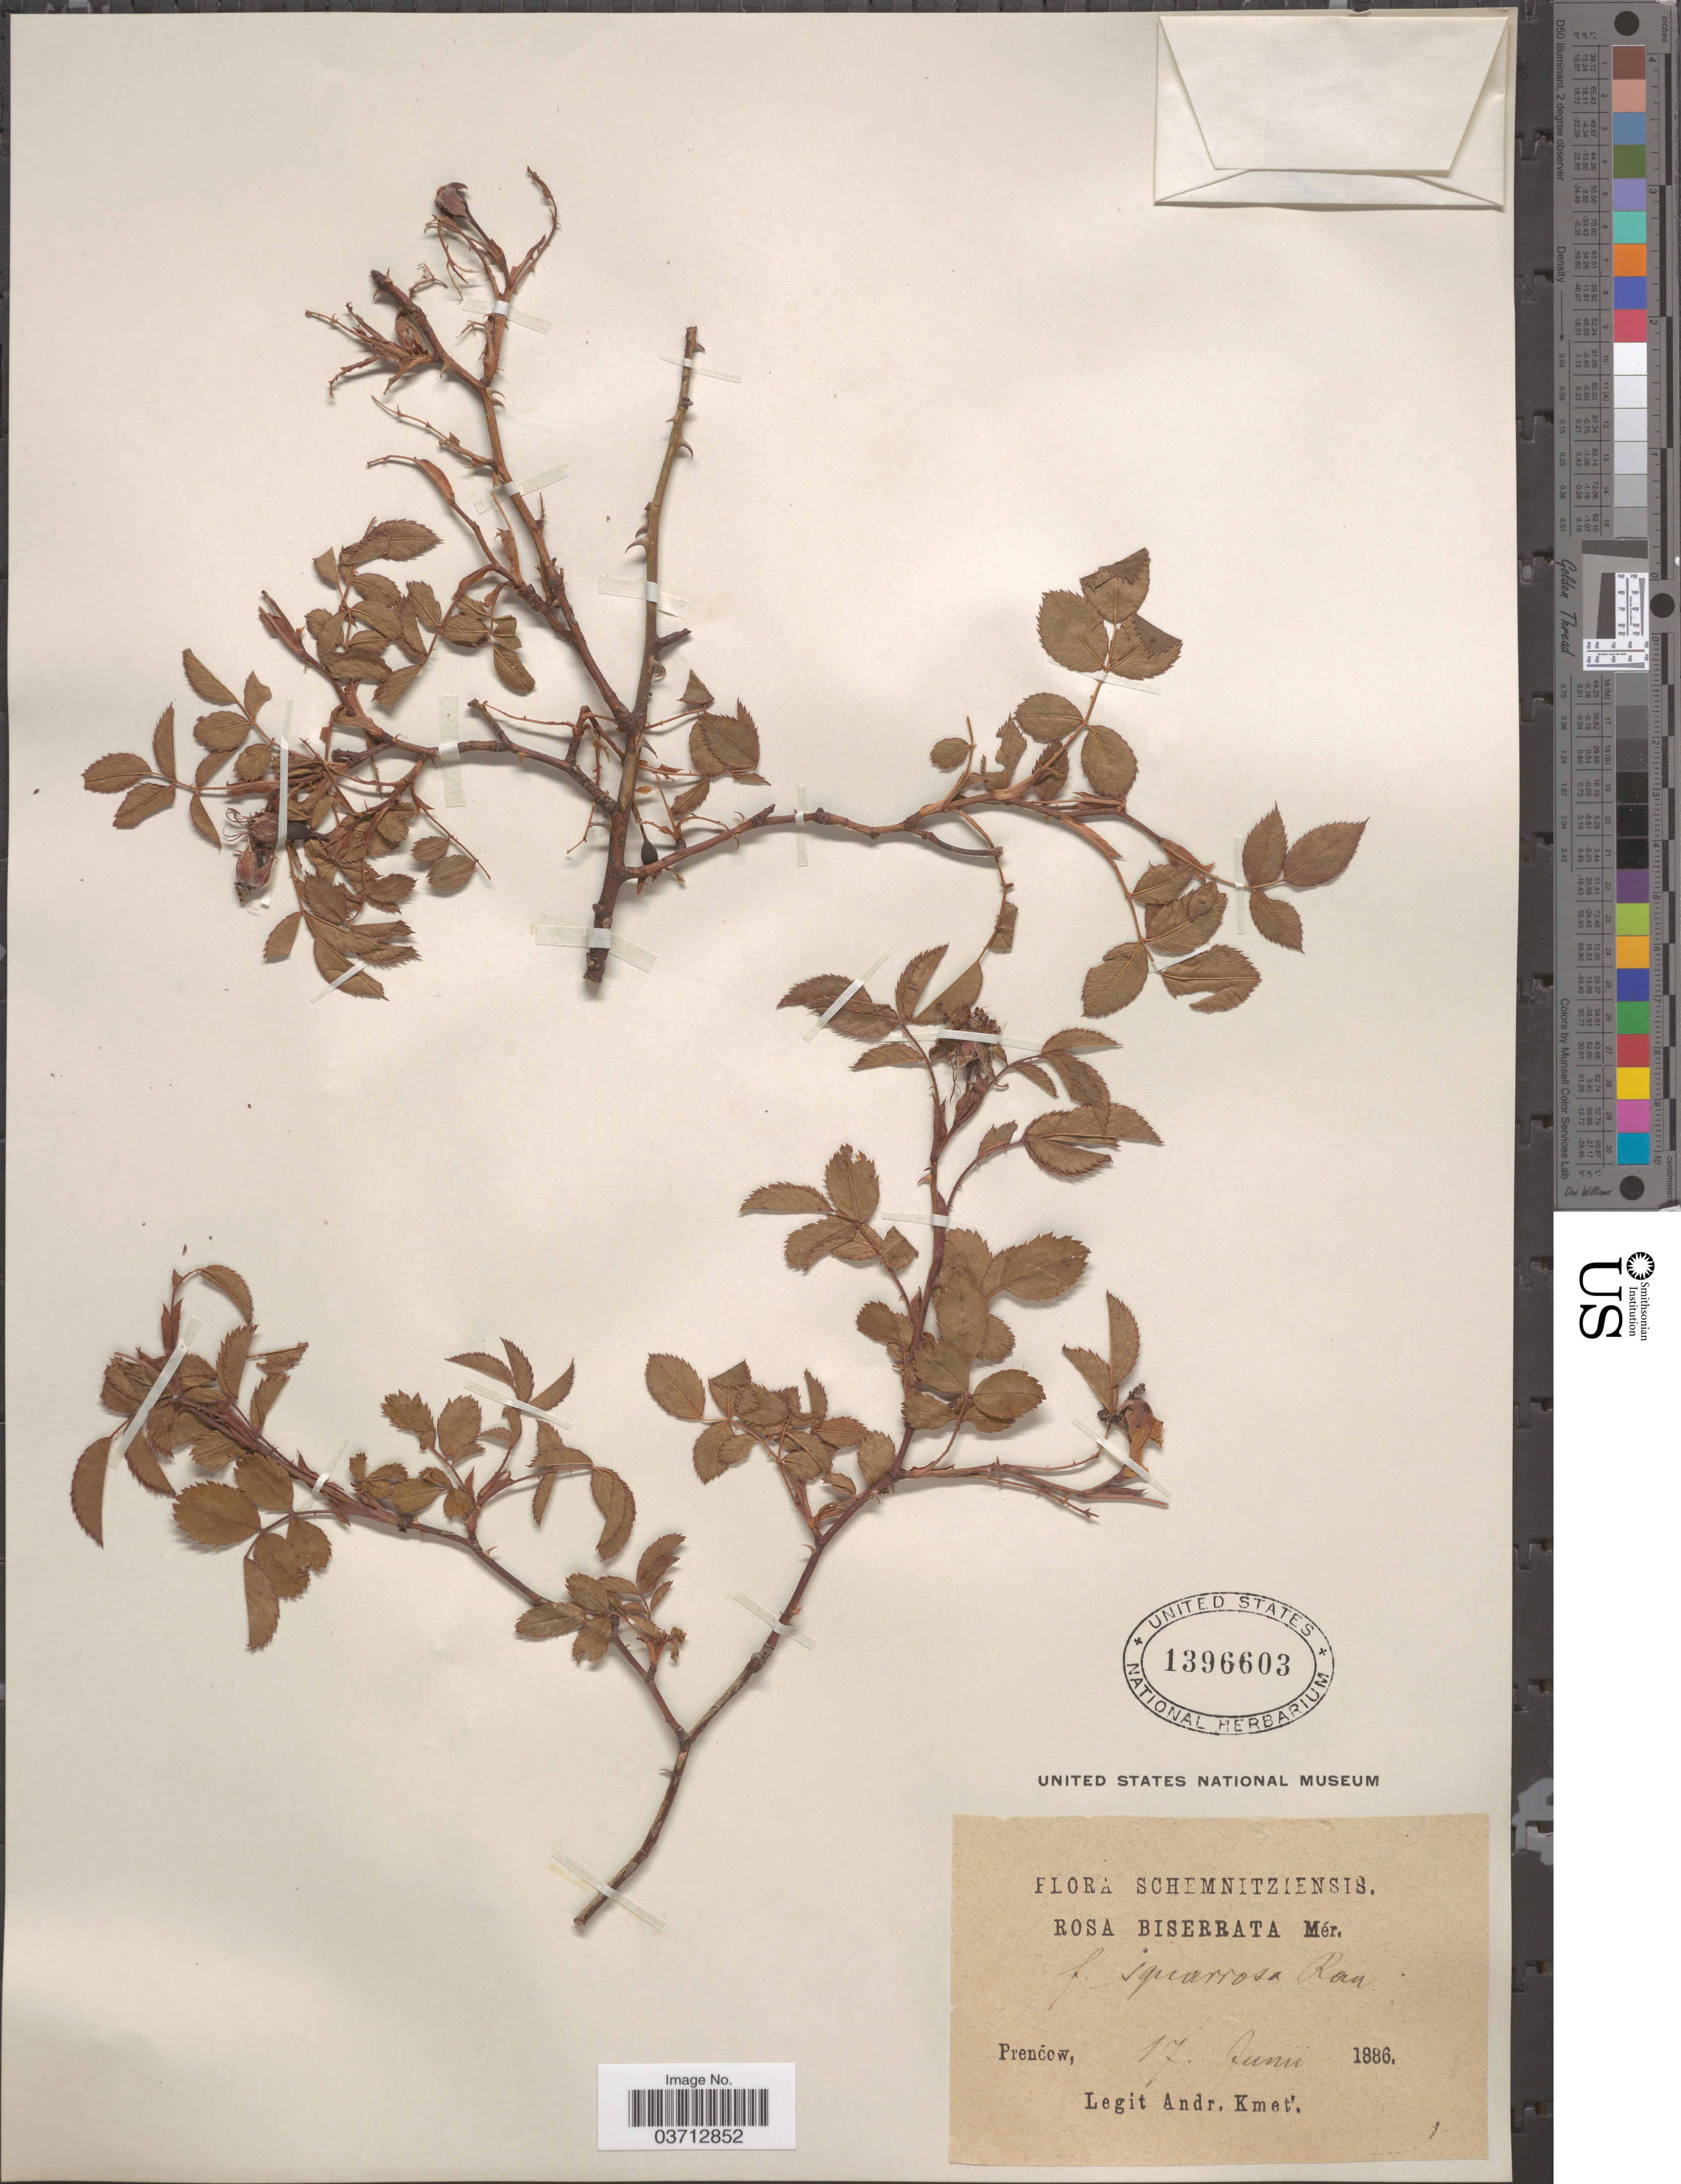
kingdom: Plantae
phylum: Tracheophyta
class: Magnoliopsida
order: Rosales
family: Rosaceae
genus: Rosa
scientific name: Rosa biserrata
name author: Godet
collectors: A. Kmet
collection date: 1886-06-17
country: Slovakia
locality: Schemnitziensis. Prenċow.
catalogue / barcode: US 1396603